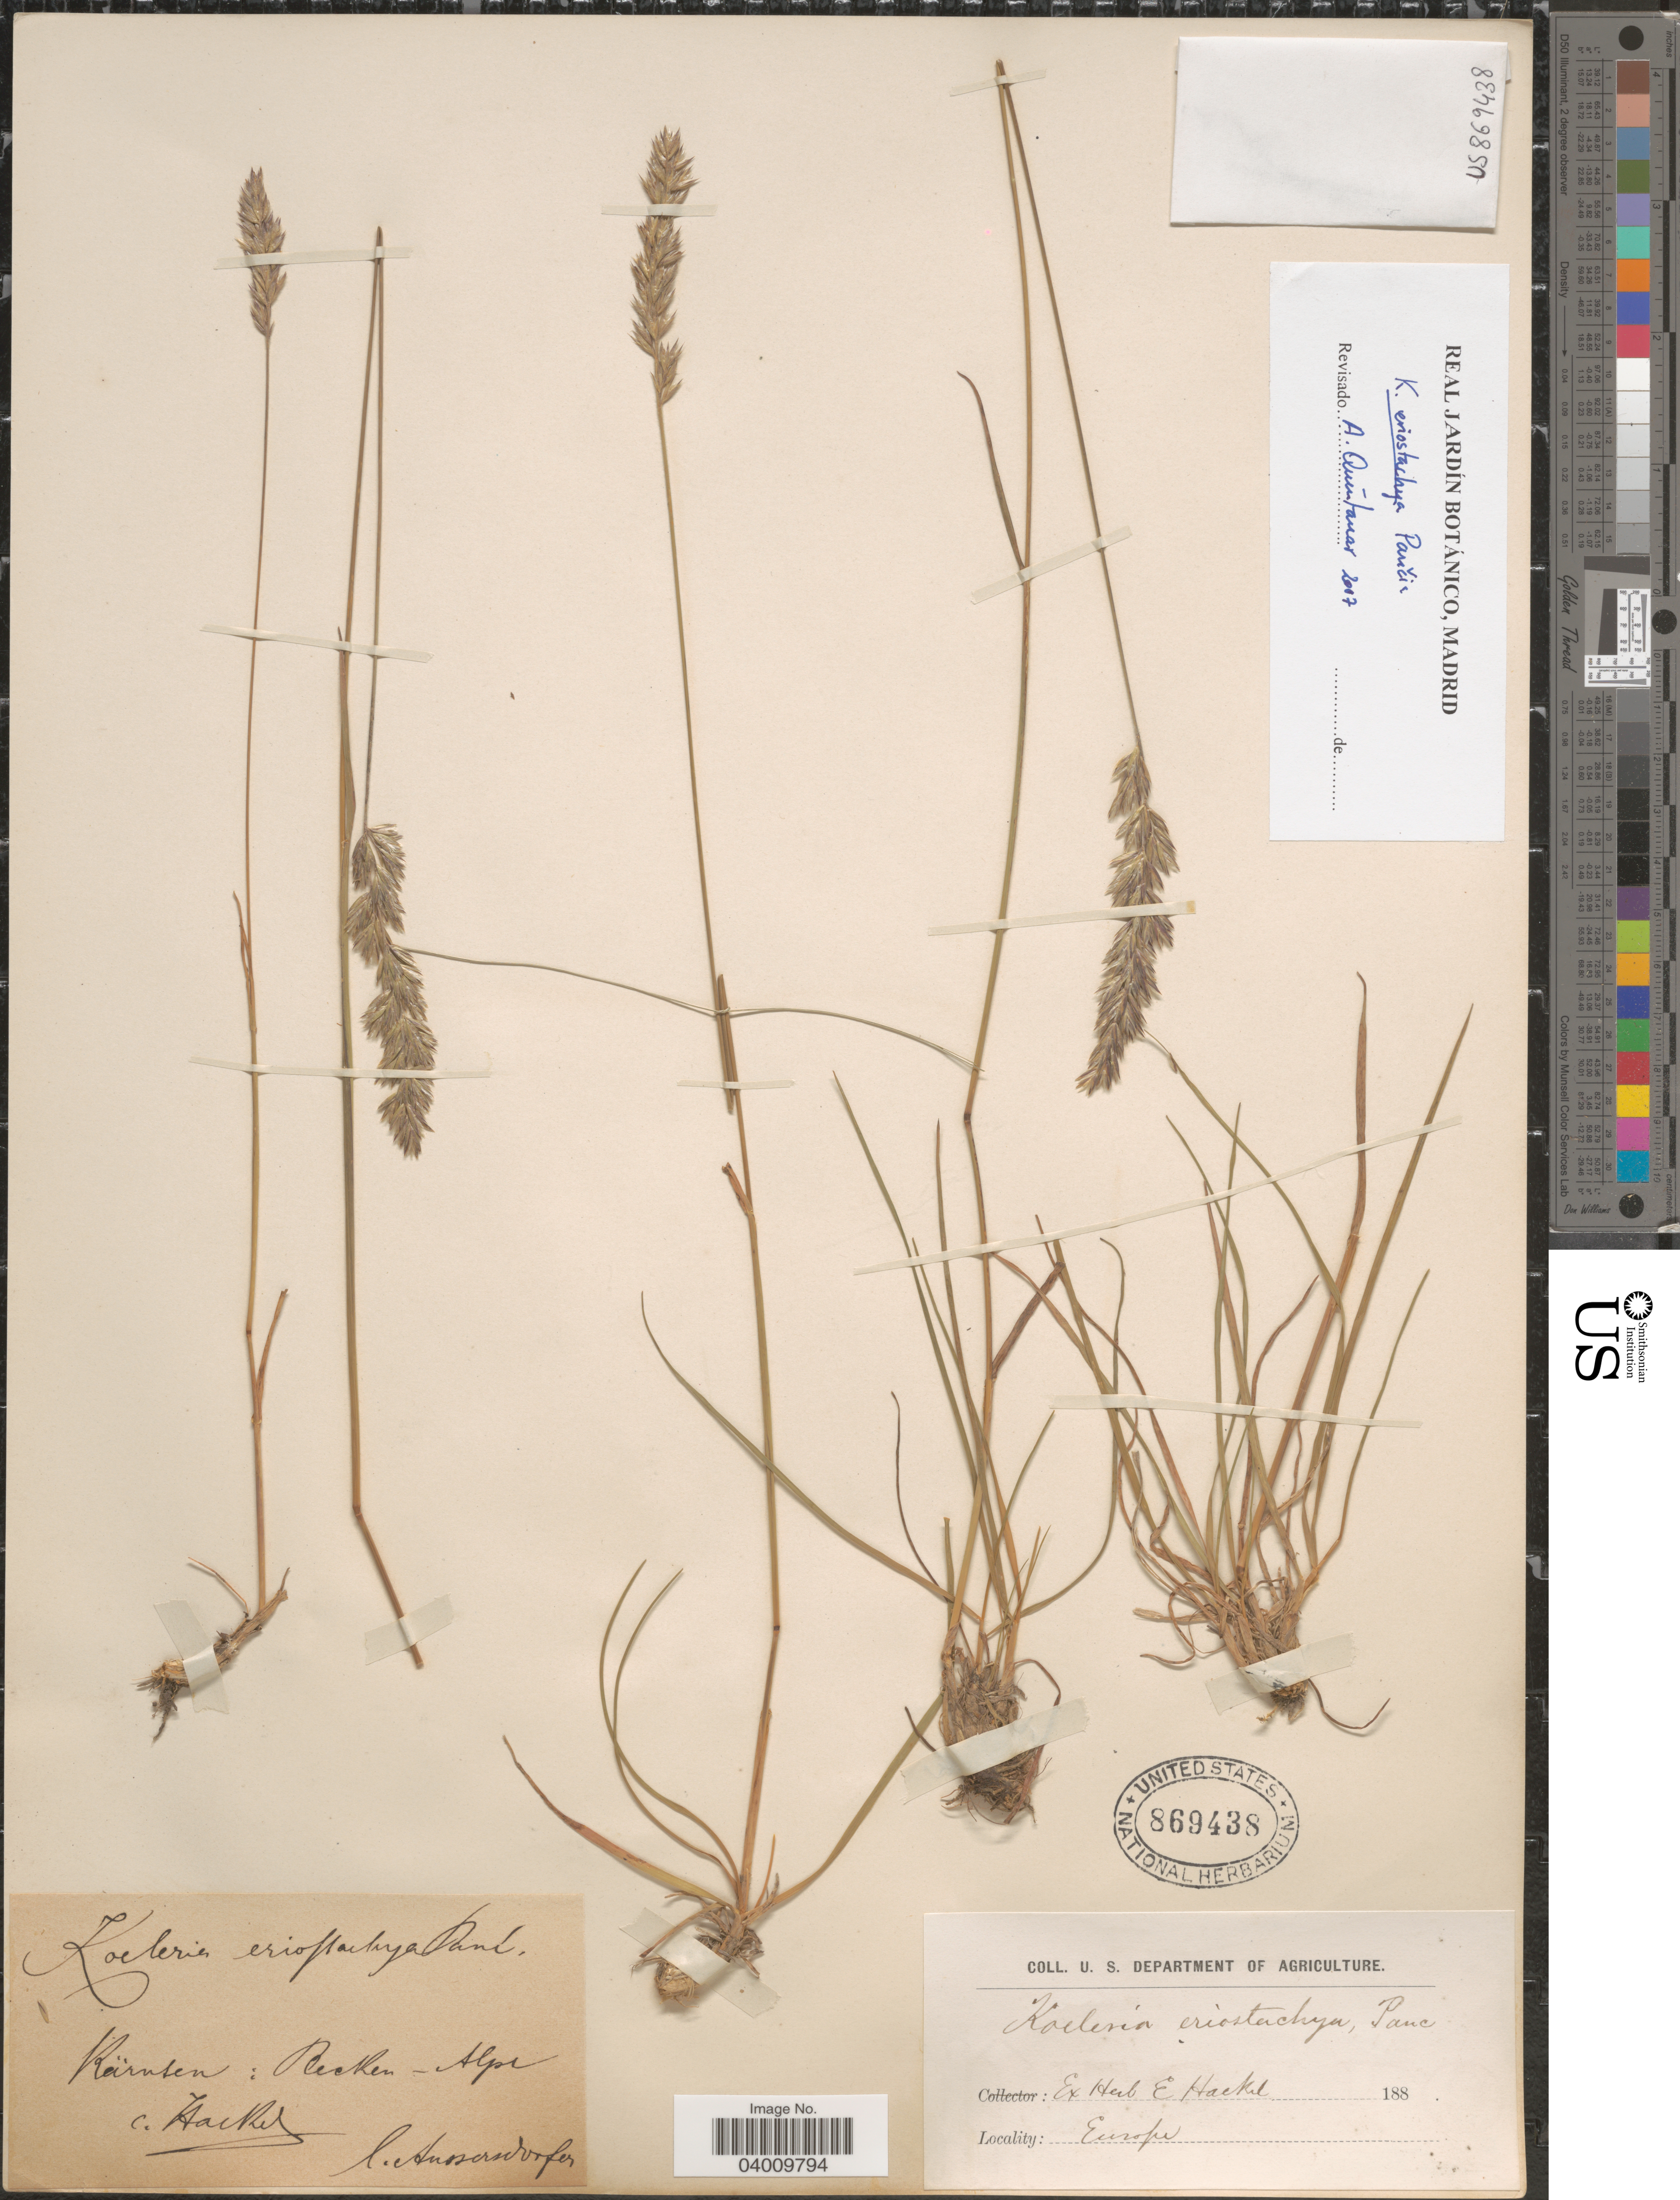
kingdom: Plantae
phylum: Tracheophyta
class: Liliopsida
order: Poales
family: Poaceae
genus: Koeleria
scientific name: Koeleria eriostachya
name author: Pančić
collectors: -. Hackel & L. Susserndorfer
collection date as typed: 18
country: Austria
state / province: Karnten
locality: Recken - Alpe.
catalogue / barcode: US 869438